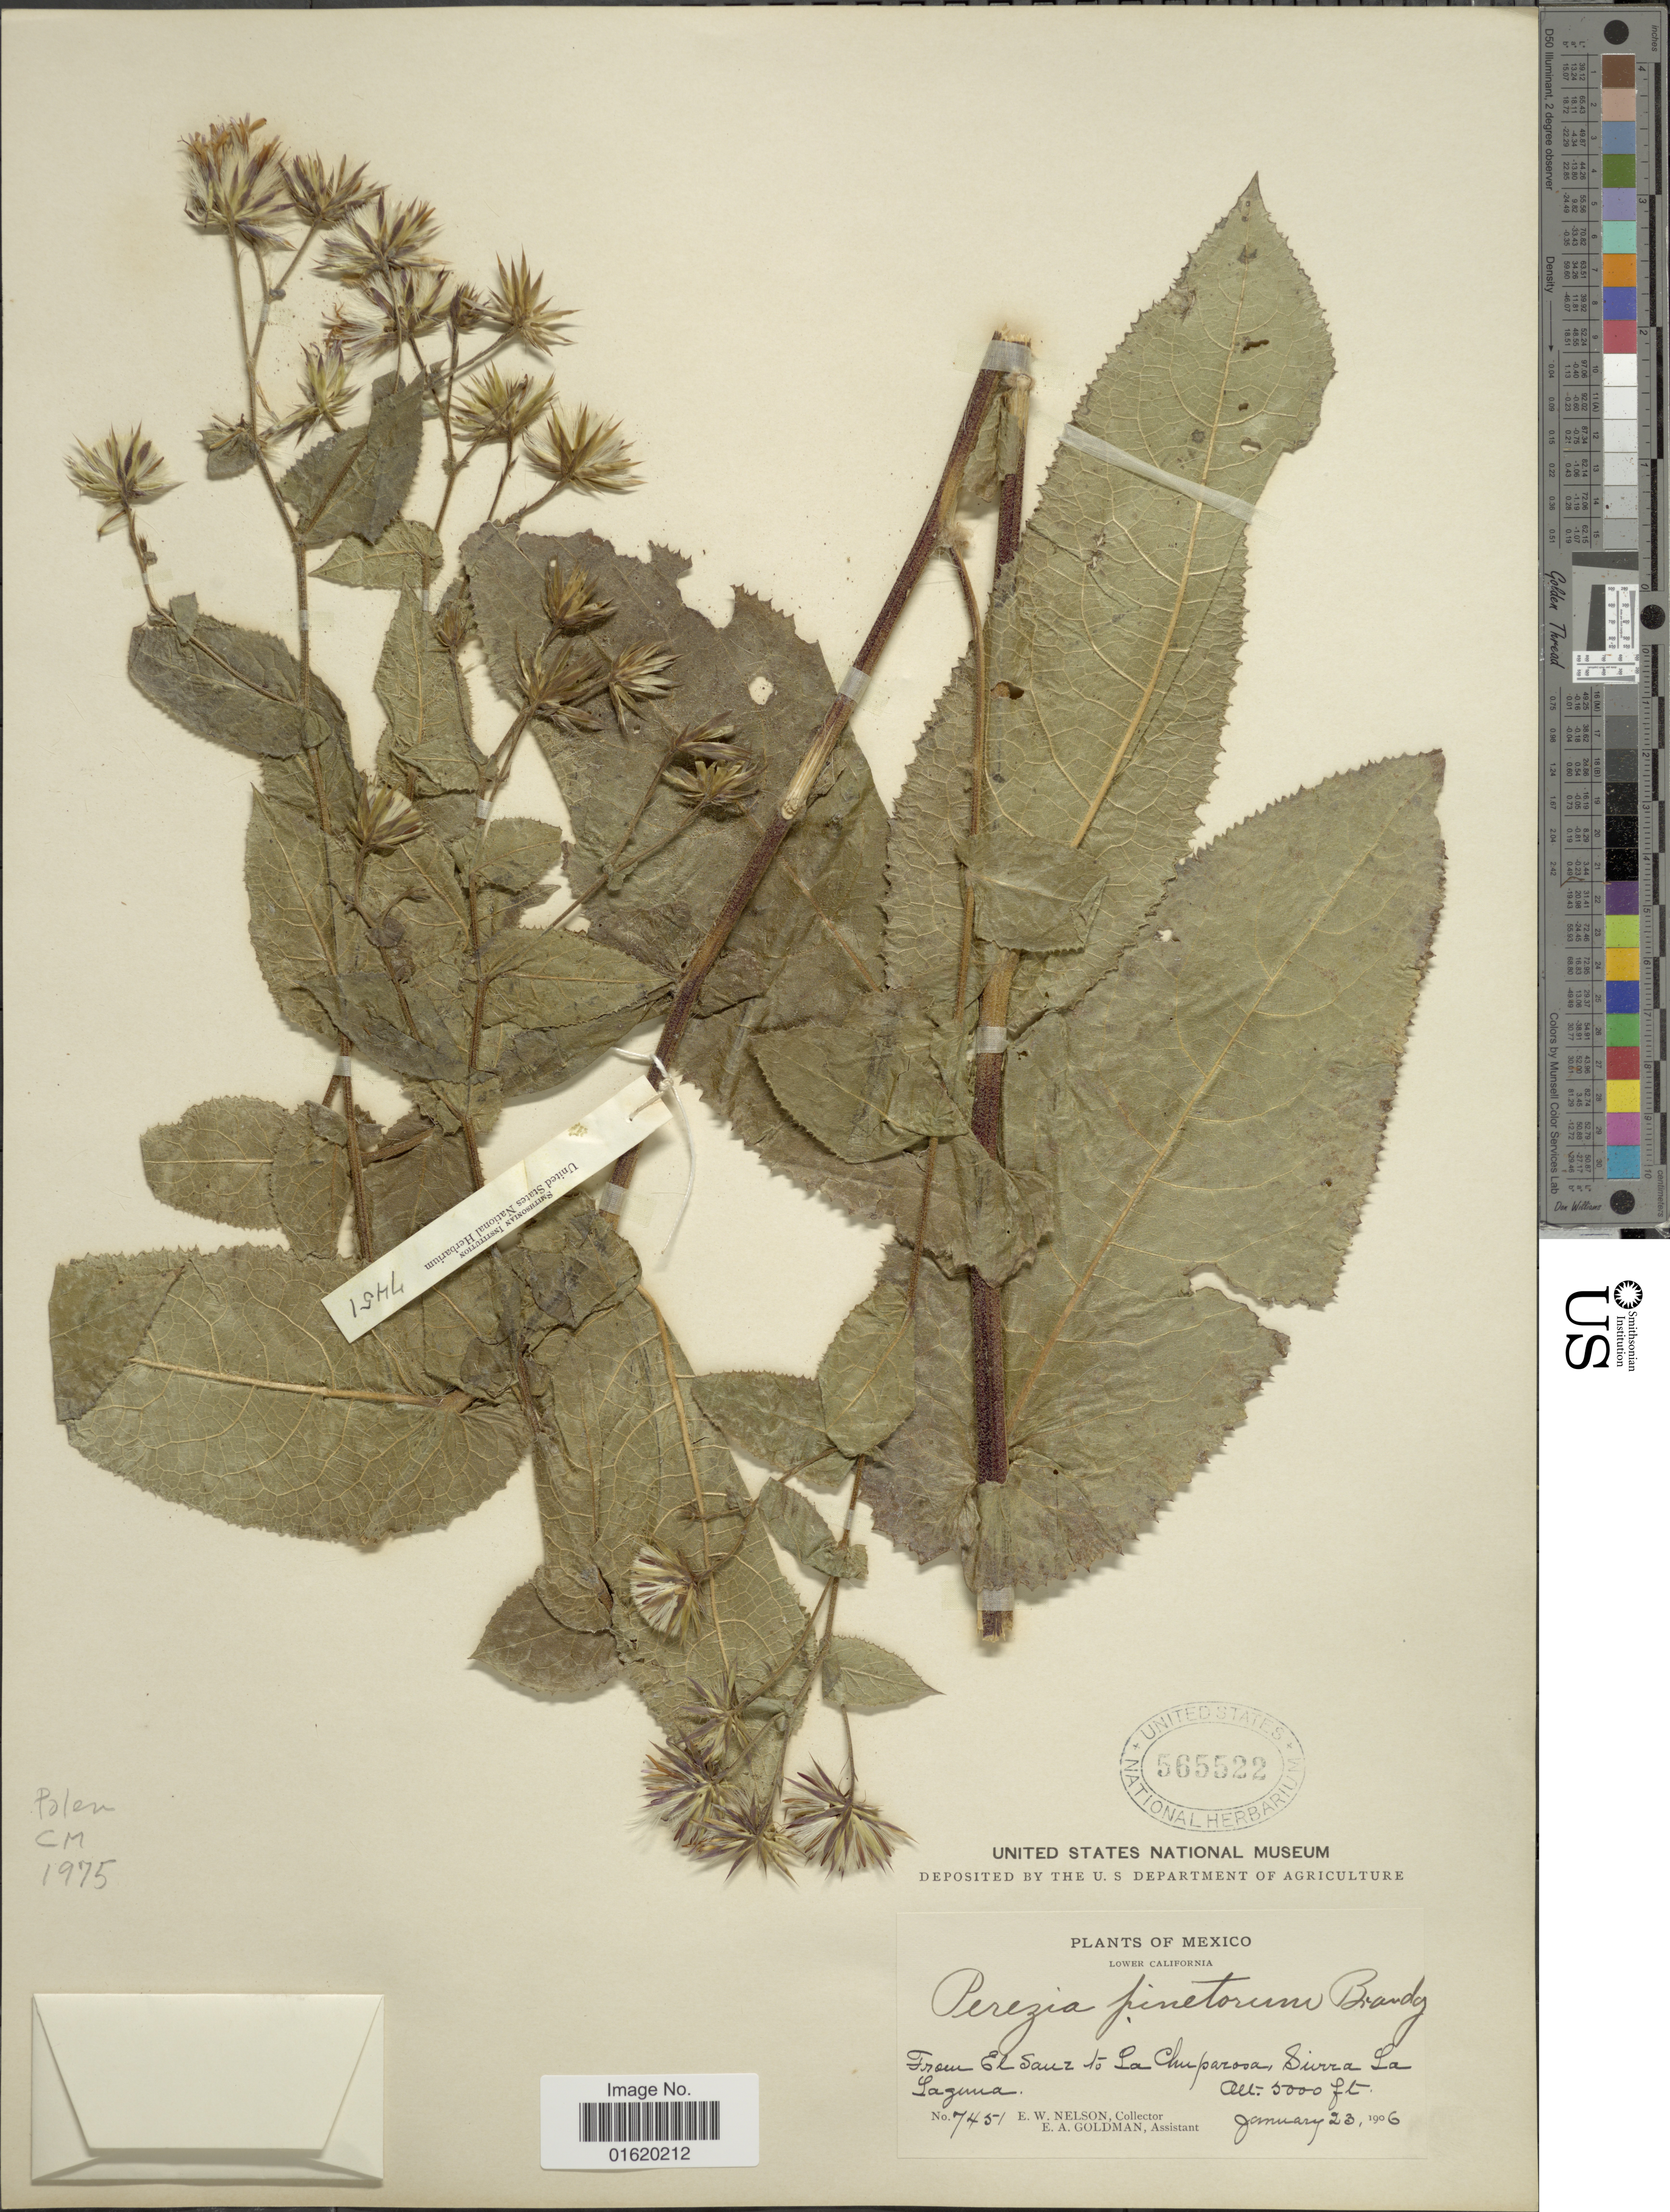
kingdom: Plantae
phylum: Tracheophyta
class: Magnoliopsida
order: Asterales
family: Asteraceae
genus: Acourtia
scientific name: Acourtia pinetorum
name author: (Brandegee) Reveal & R.M. King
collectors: E. W. Nelson & E. A. Goldman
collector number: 7451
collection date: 1906-01-23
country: Mexico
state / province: Baja California Sur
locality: From El Sauz to La Chuparosa, Sierra La Laguna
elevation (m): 1524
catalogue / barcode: US 565522